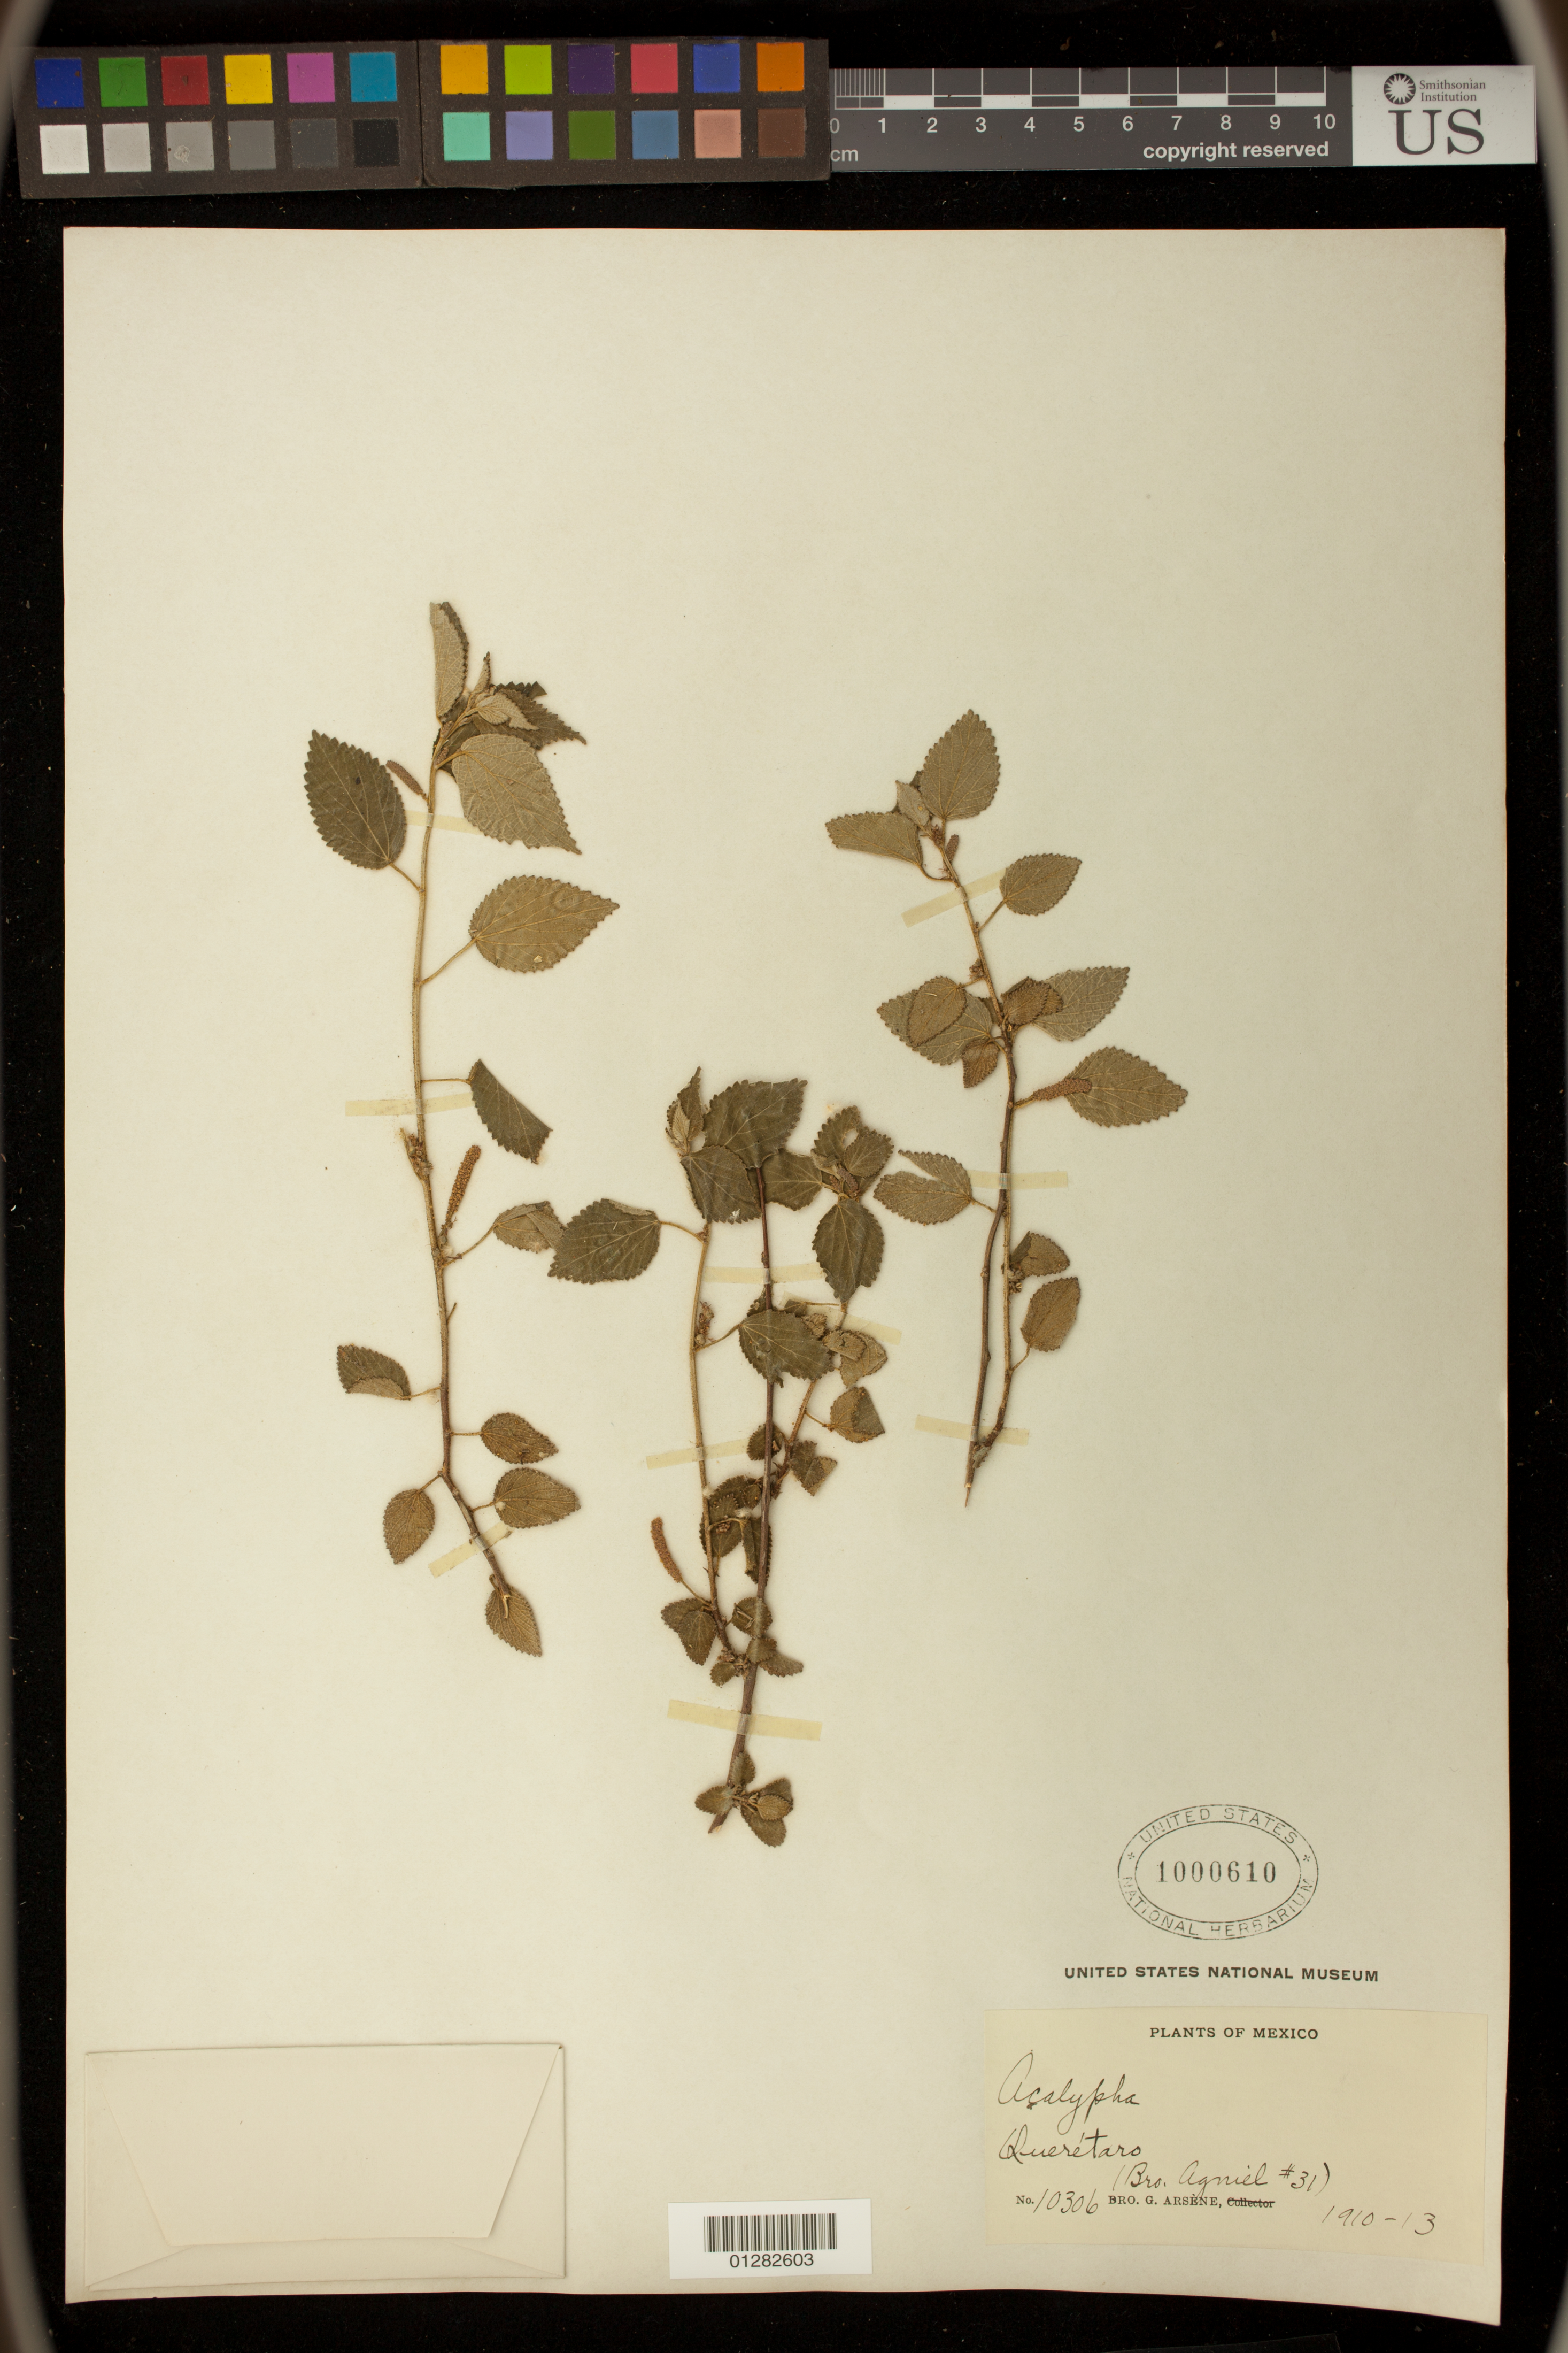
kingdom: Plantae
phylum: Tracheophyta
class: Magnoliopsida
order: Malpighiales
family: Euphorbiaceae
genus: Acalypha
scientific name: Acalypha subviscida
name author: S. Watson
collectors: C. G. Pringle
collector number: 10306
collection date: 1910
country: Mexico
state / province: Querétaro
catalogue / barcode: US 1000610